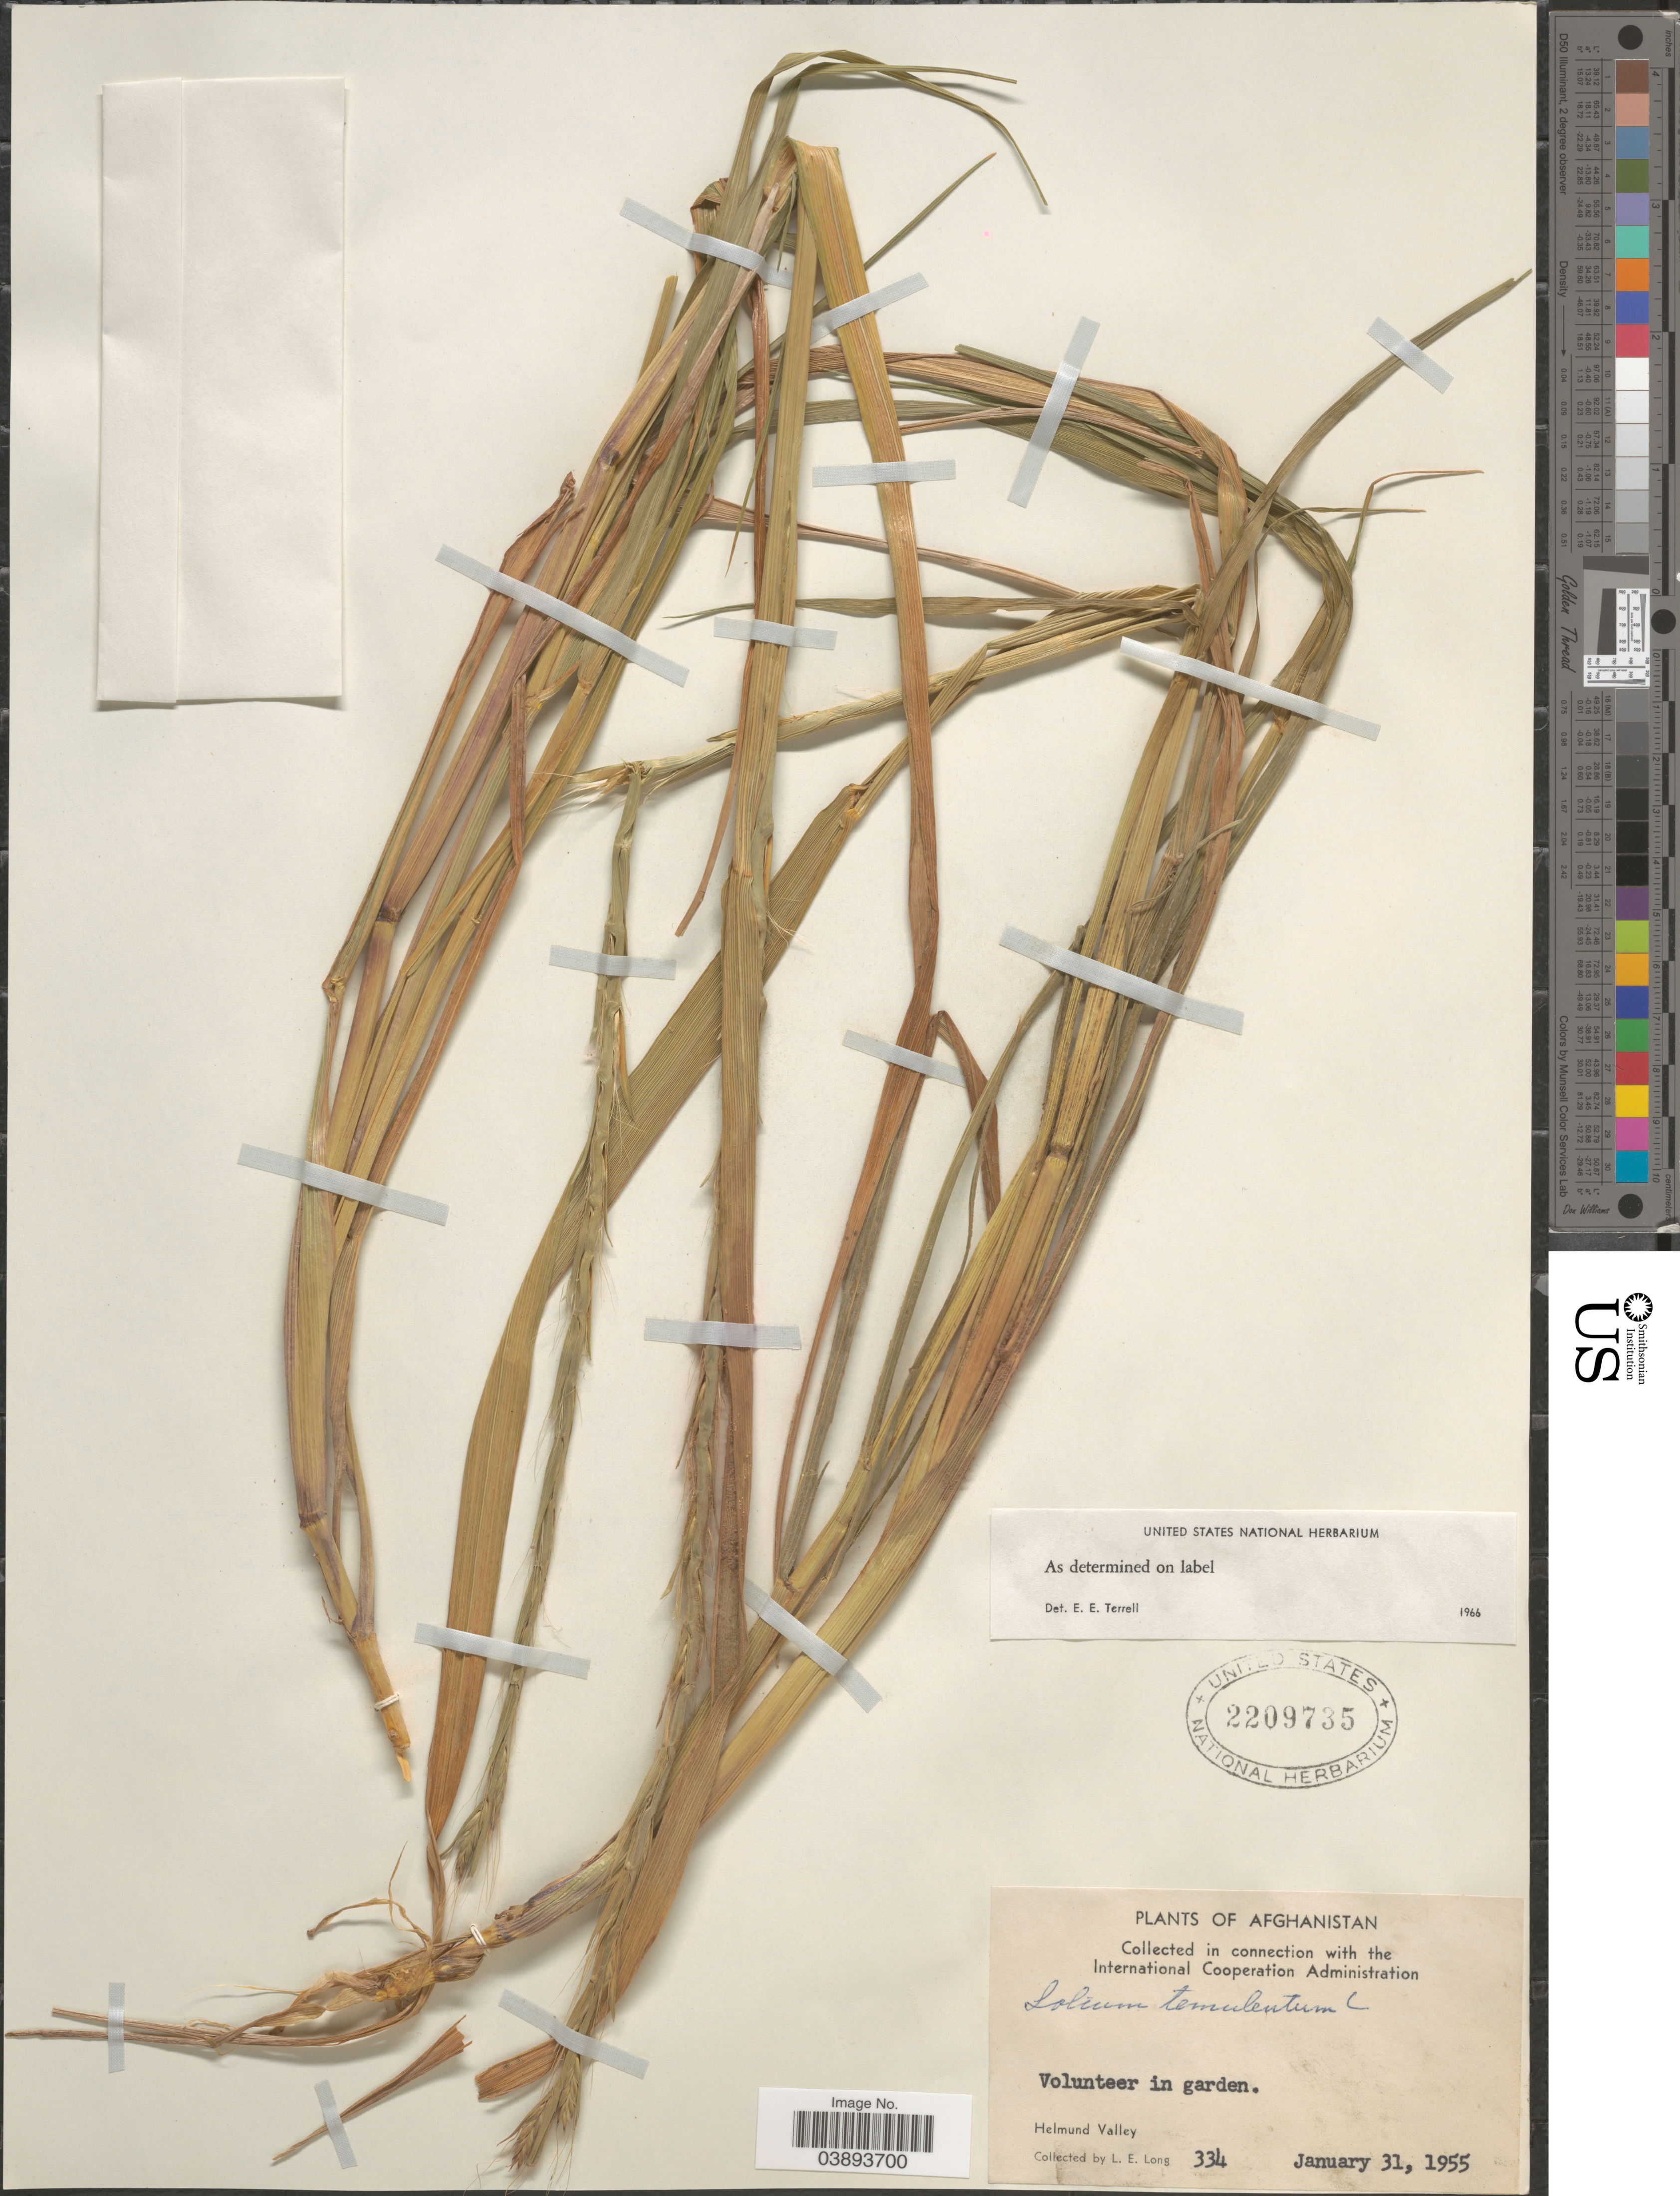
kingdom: Plantae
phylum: Tracheophyta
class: Liliopsida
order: Poales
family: Poaceae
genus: Lolium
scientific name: Lolium temulentum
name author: L.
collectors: L. E. Long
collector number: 334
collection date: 1955-01-31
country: Afghanistan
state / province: Helmand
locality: Volunteer in garden. Helmund Valley.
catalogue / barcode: US 2209735